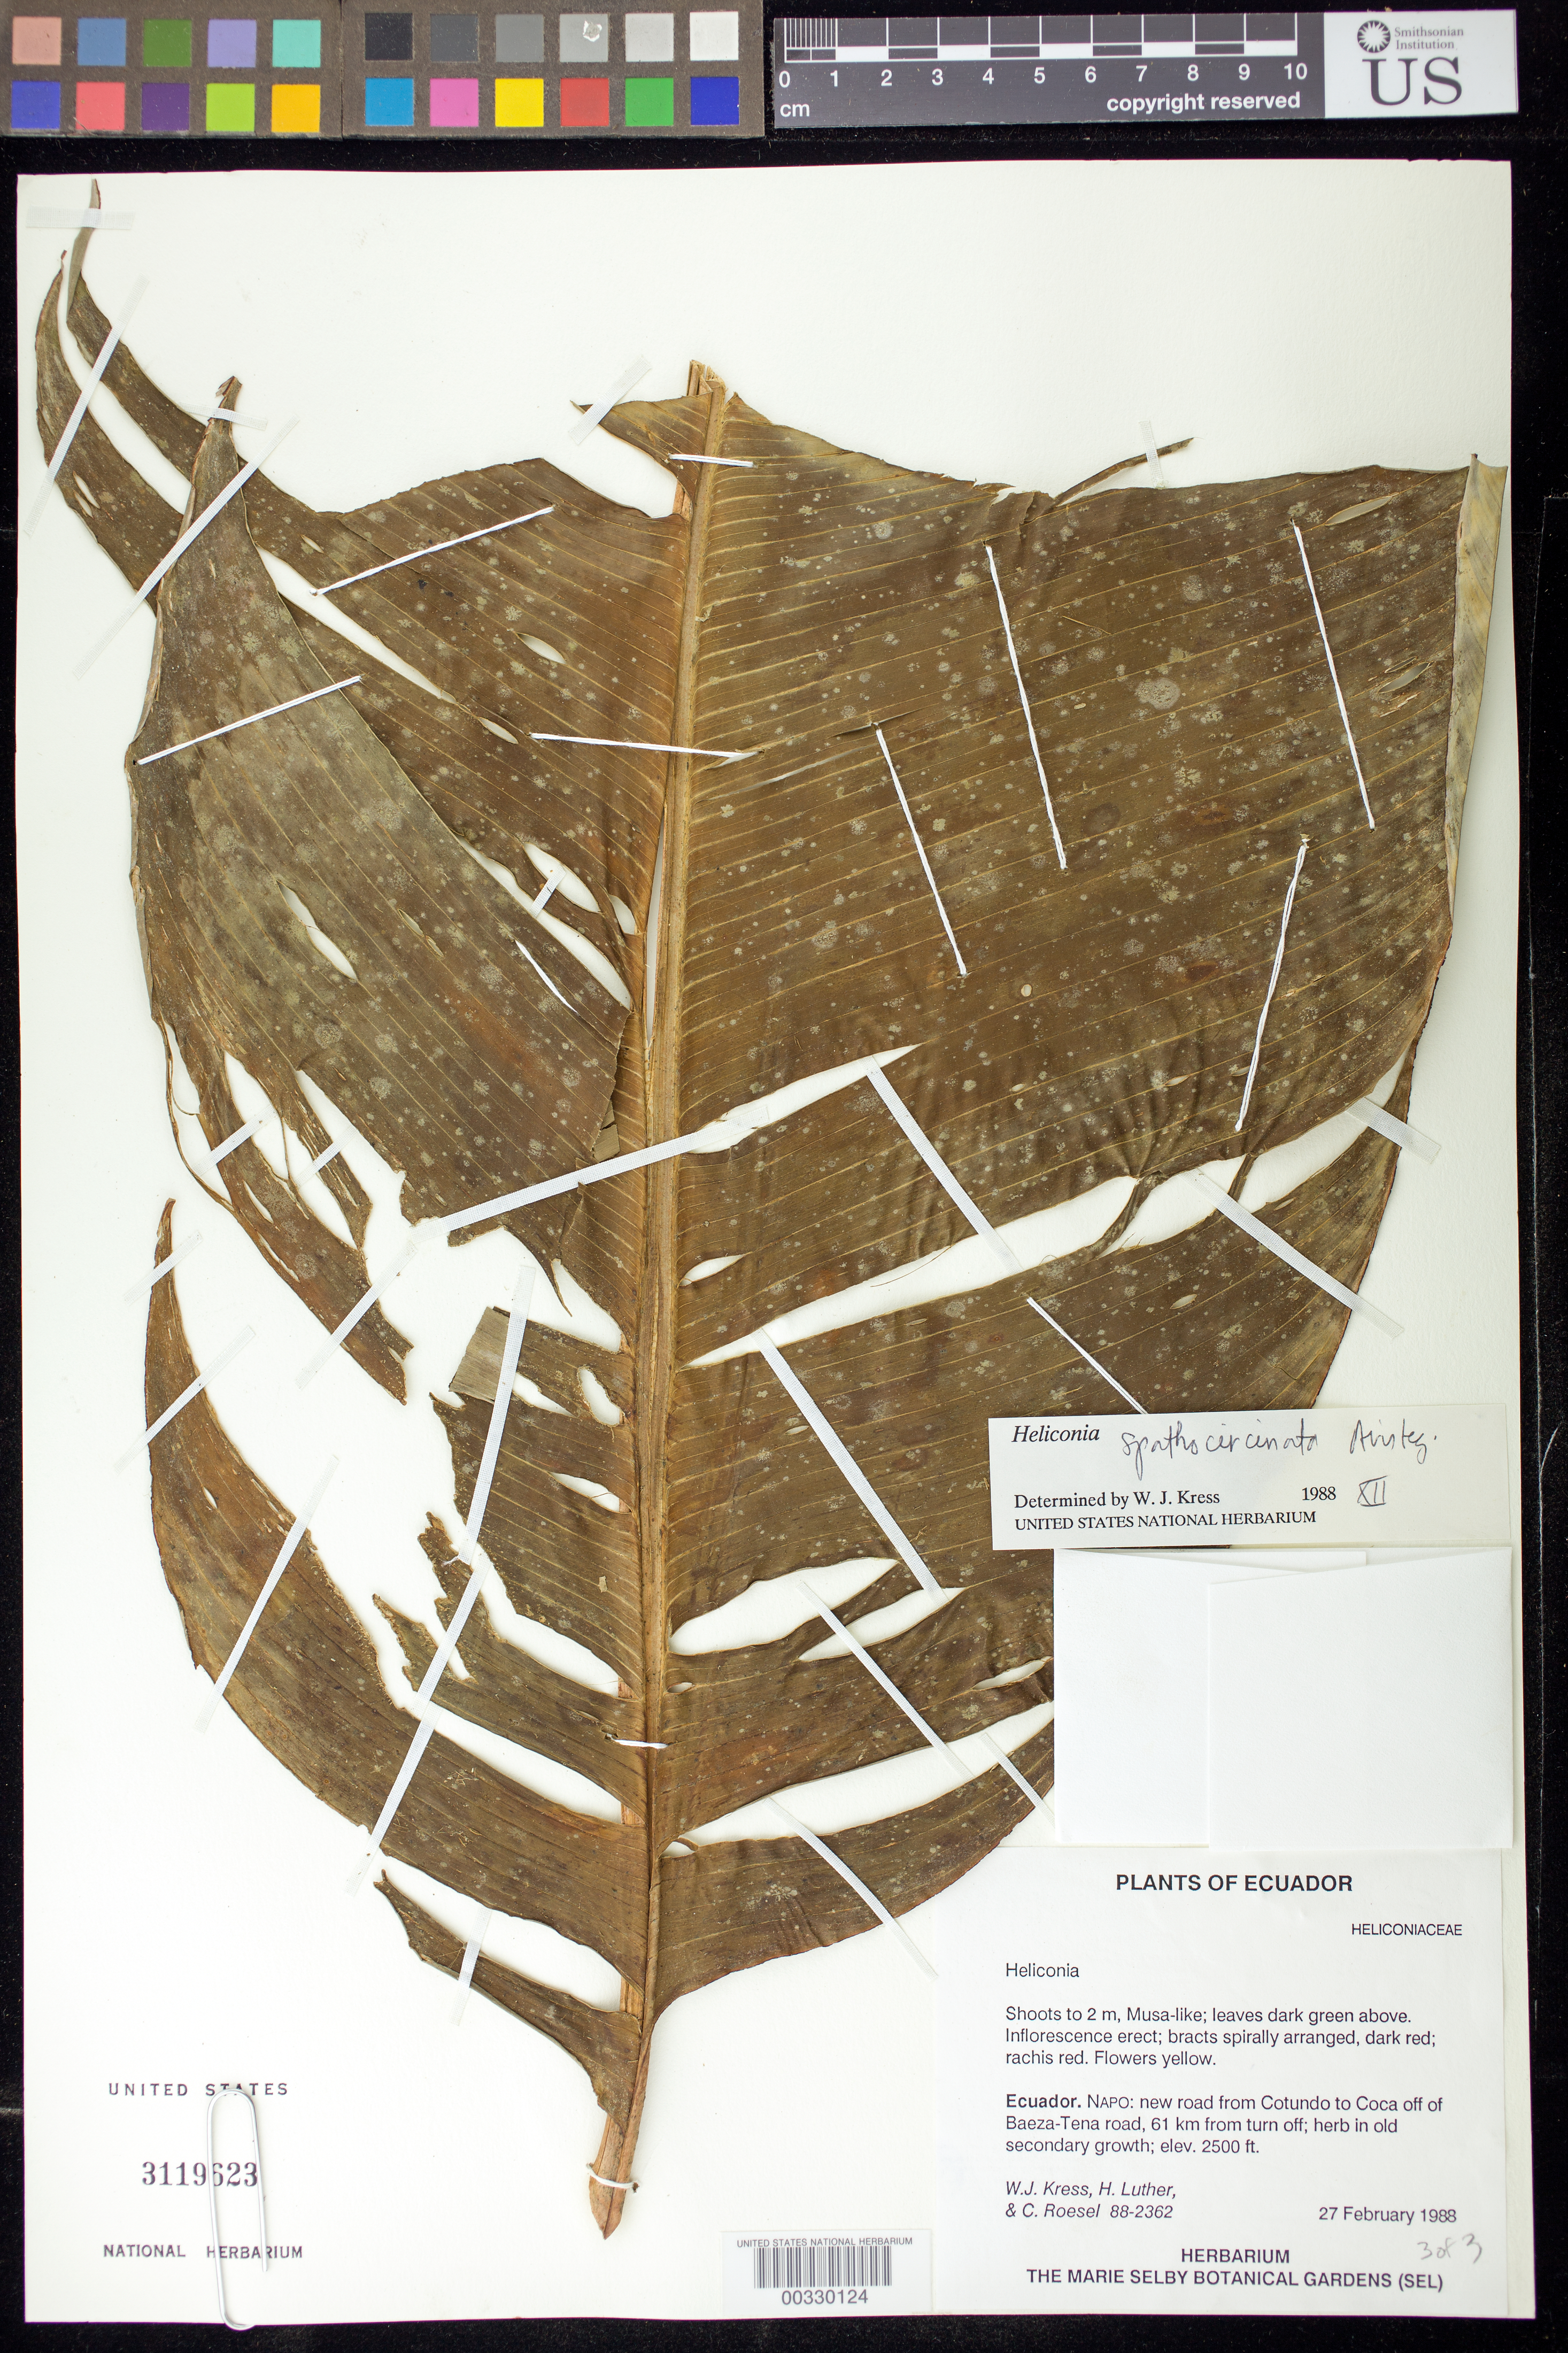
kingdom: Plantae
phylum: Tracheophyta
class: Liliopsida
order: Zingiberales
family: Heliconiaceae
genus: Heliconia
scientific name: Heliconia spathocircinata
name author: Aristeg.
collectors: W. J. Kress, Harry E. Luther & C. S. Roesel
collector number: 88-2362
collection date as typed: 27 Feb 1988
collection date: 1988-02-27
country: Ecuador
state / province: Napo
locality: New road from cOtundo to coca off of baeza-Tena road, 61 km from turn off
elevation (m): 762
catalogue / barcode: US 3119623